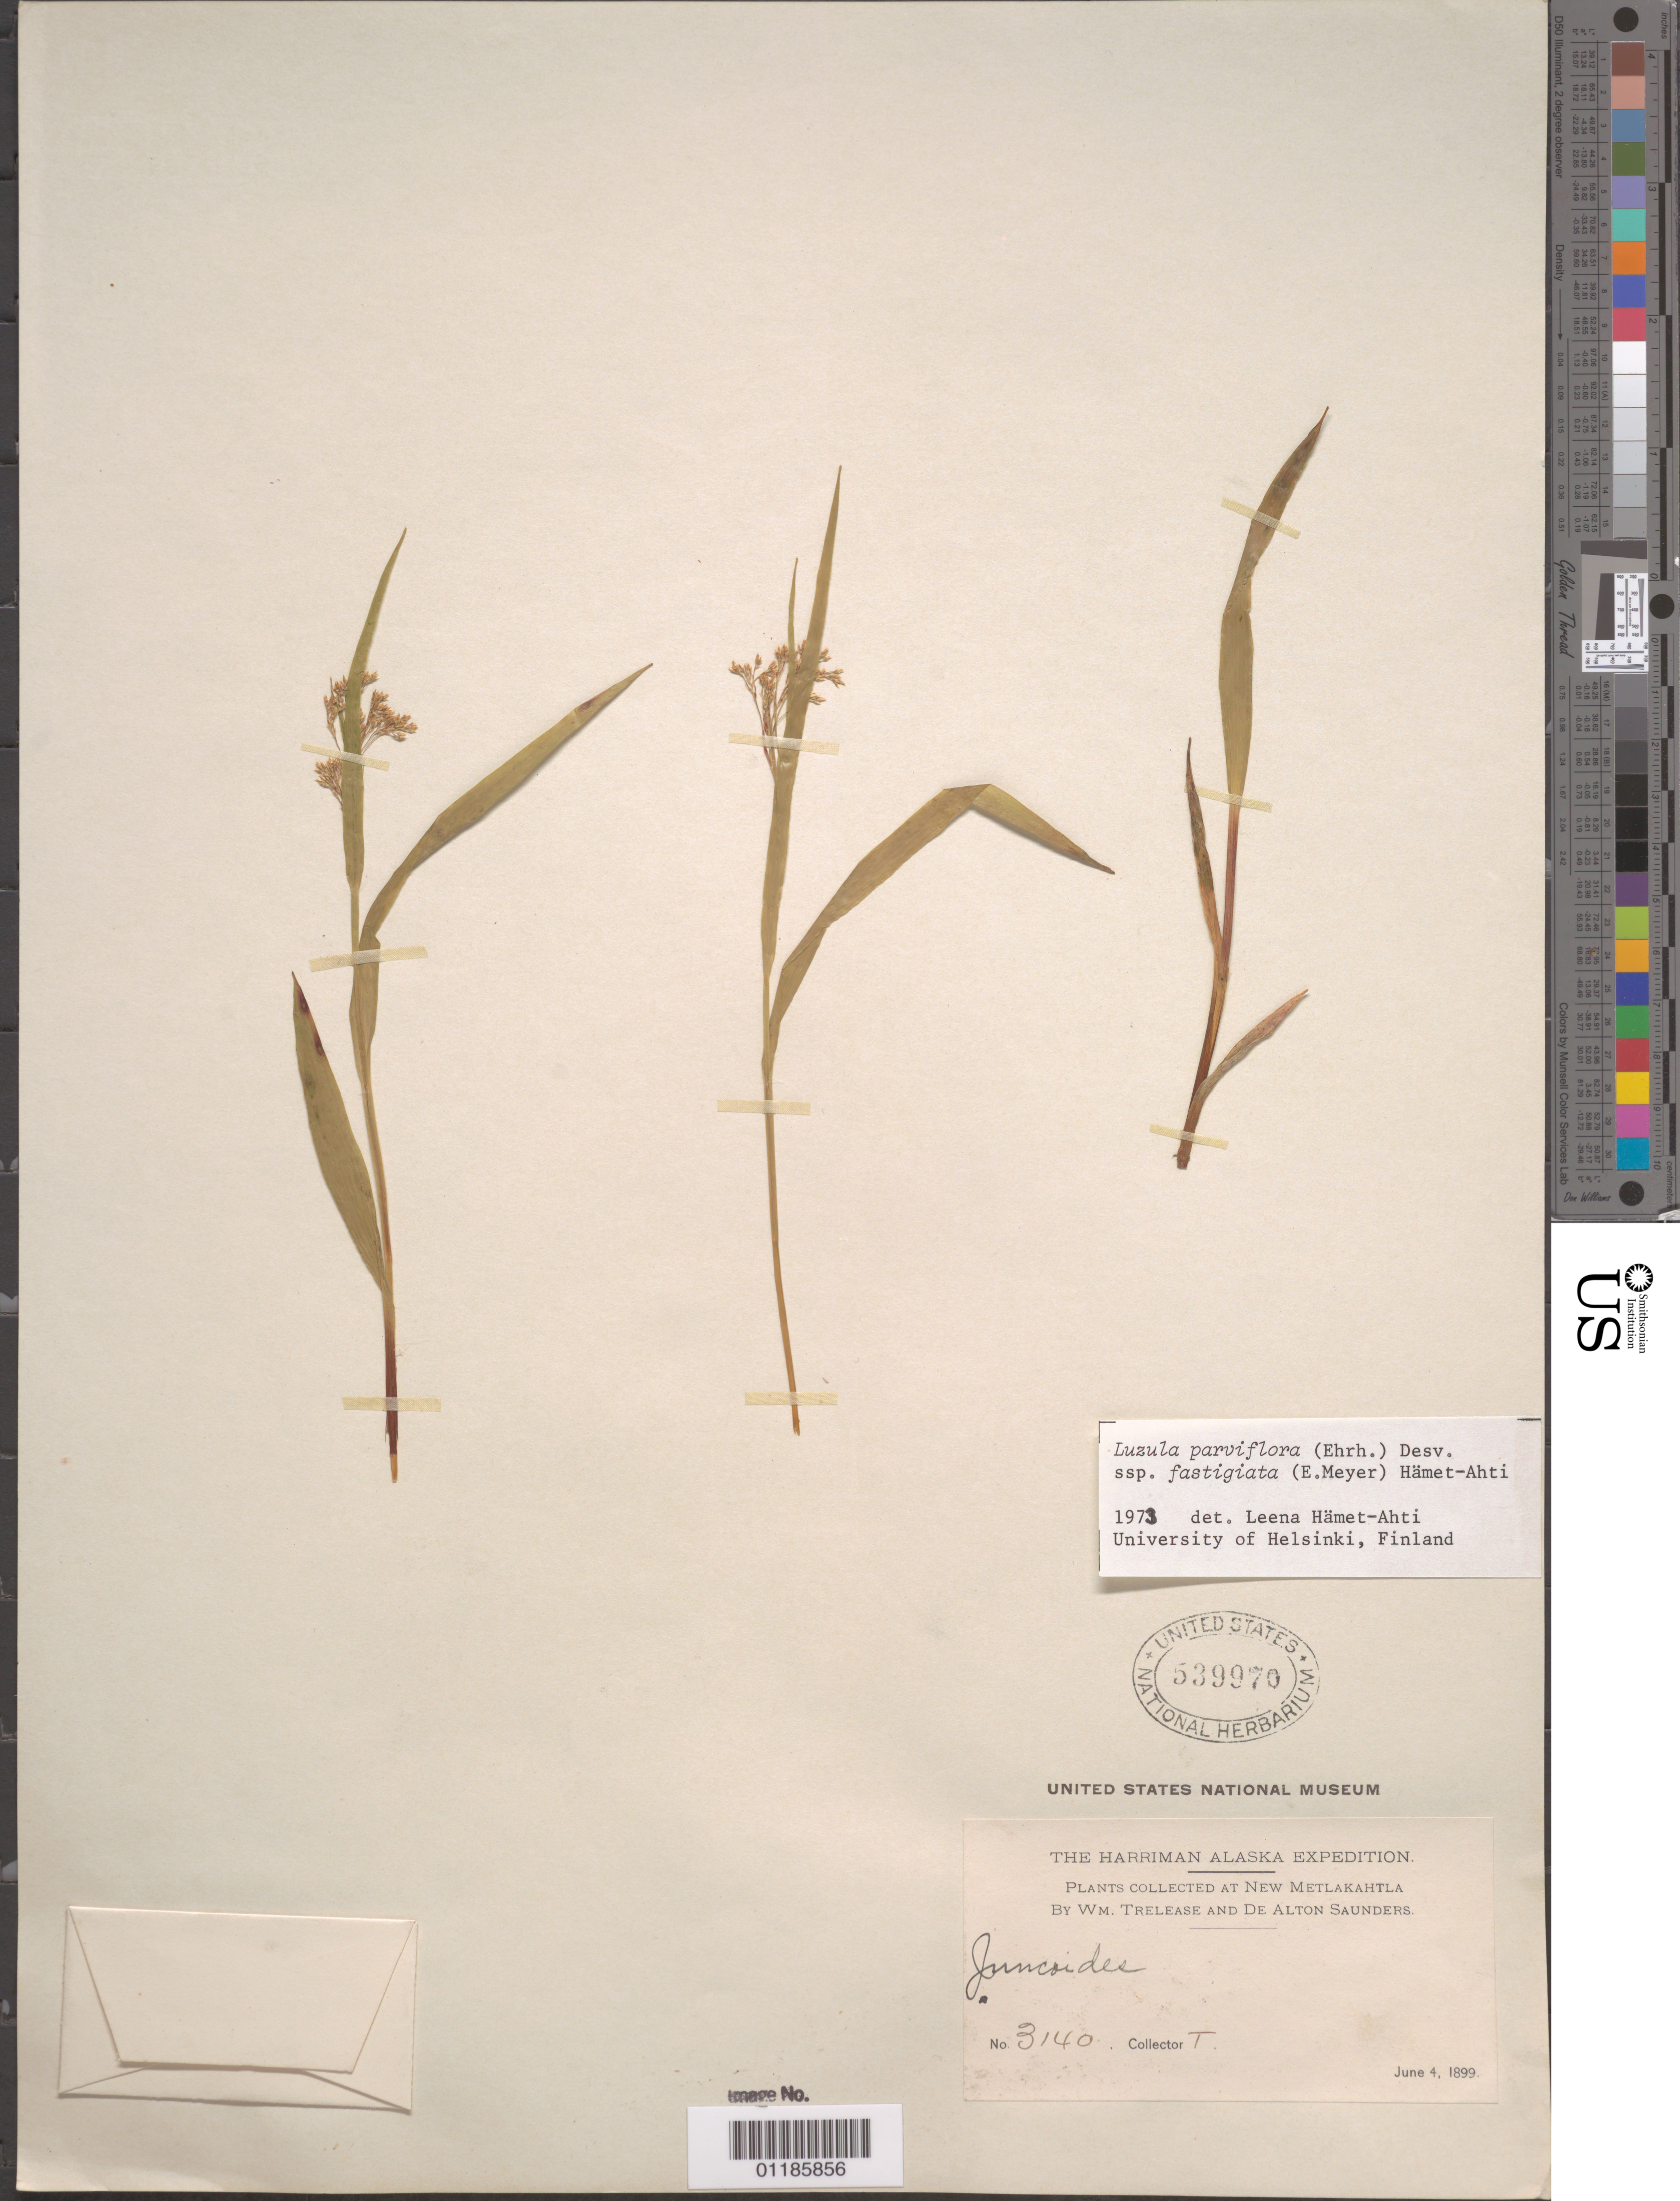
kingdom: Plantae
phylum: Tracheophyta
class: Liliopsida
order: Poales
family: Juncaceae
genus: Luzula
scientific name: Luzula parviflora subsp. fastigata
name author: (E. Mey.) Hämet-Ahti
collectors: W. Trelease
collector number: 3140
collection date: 1899-06-04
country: United States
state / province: Alaska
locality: New Metlakahtla.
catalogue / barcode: US 539970